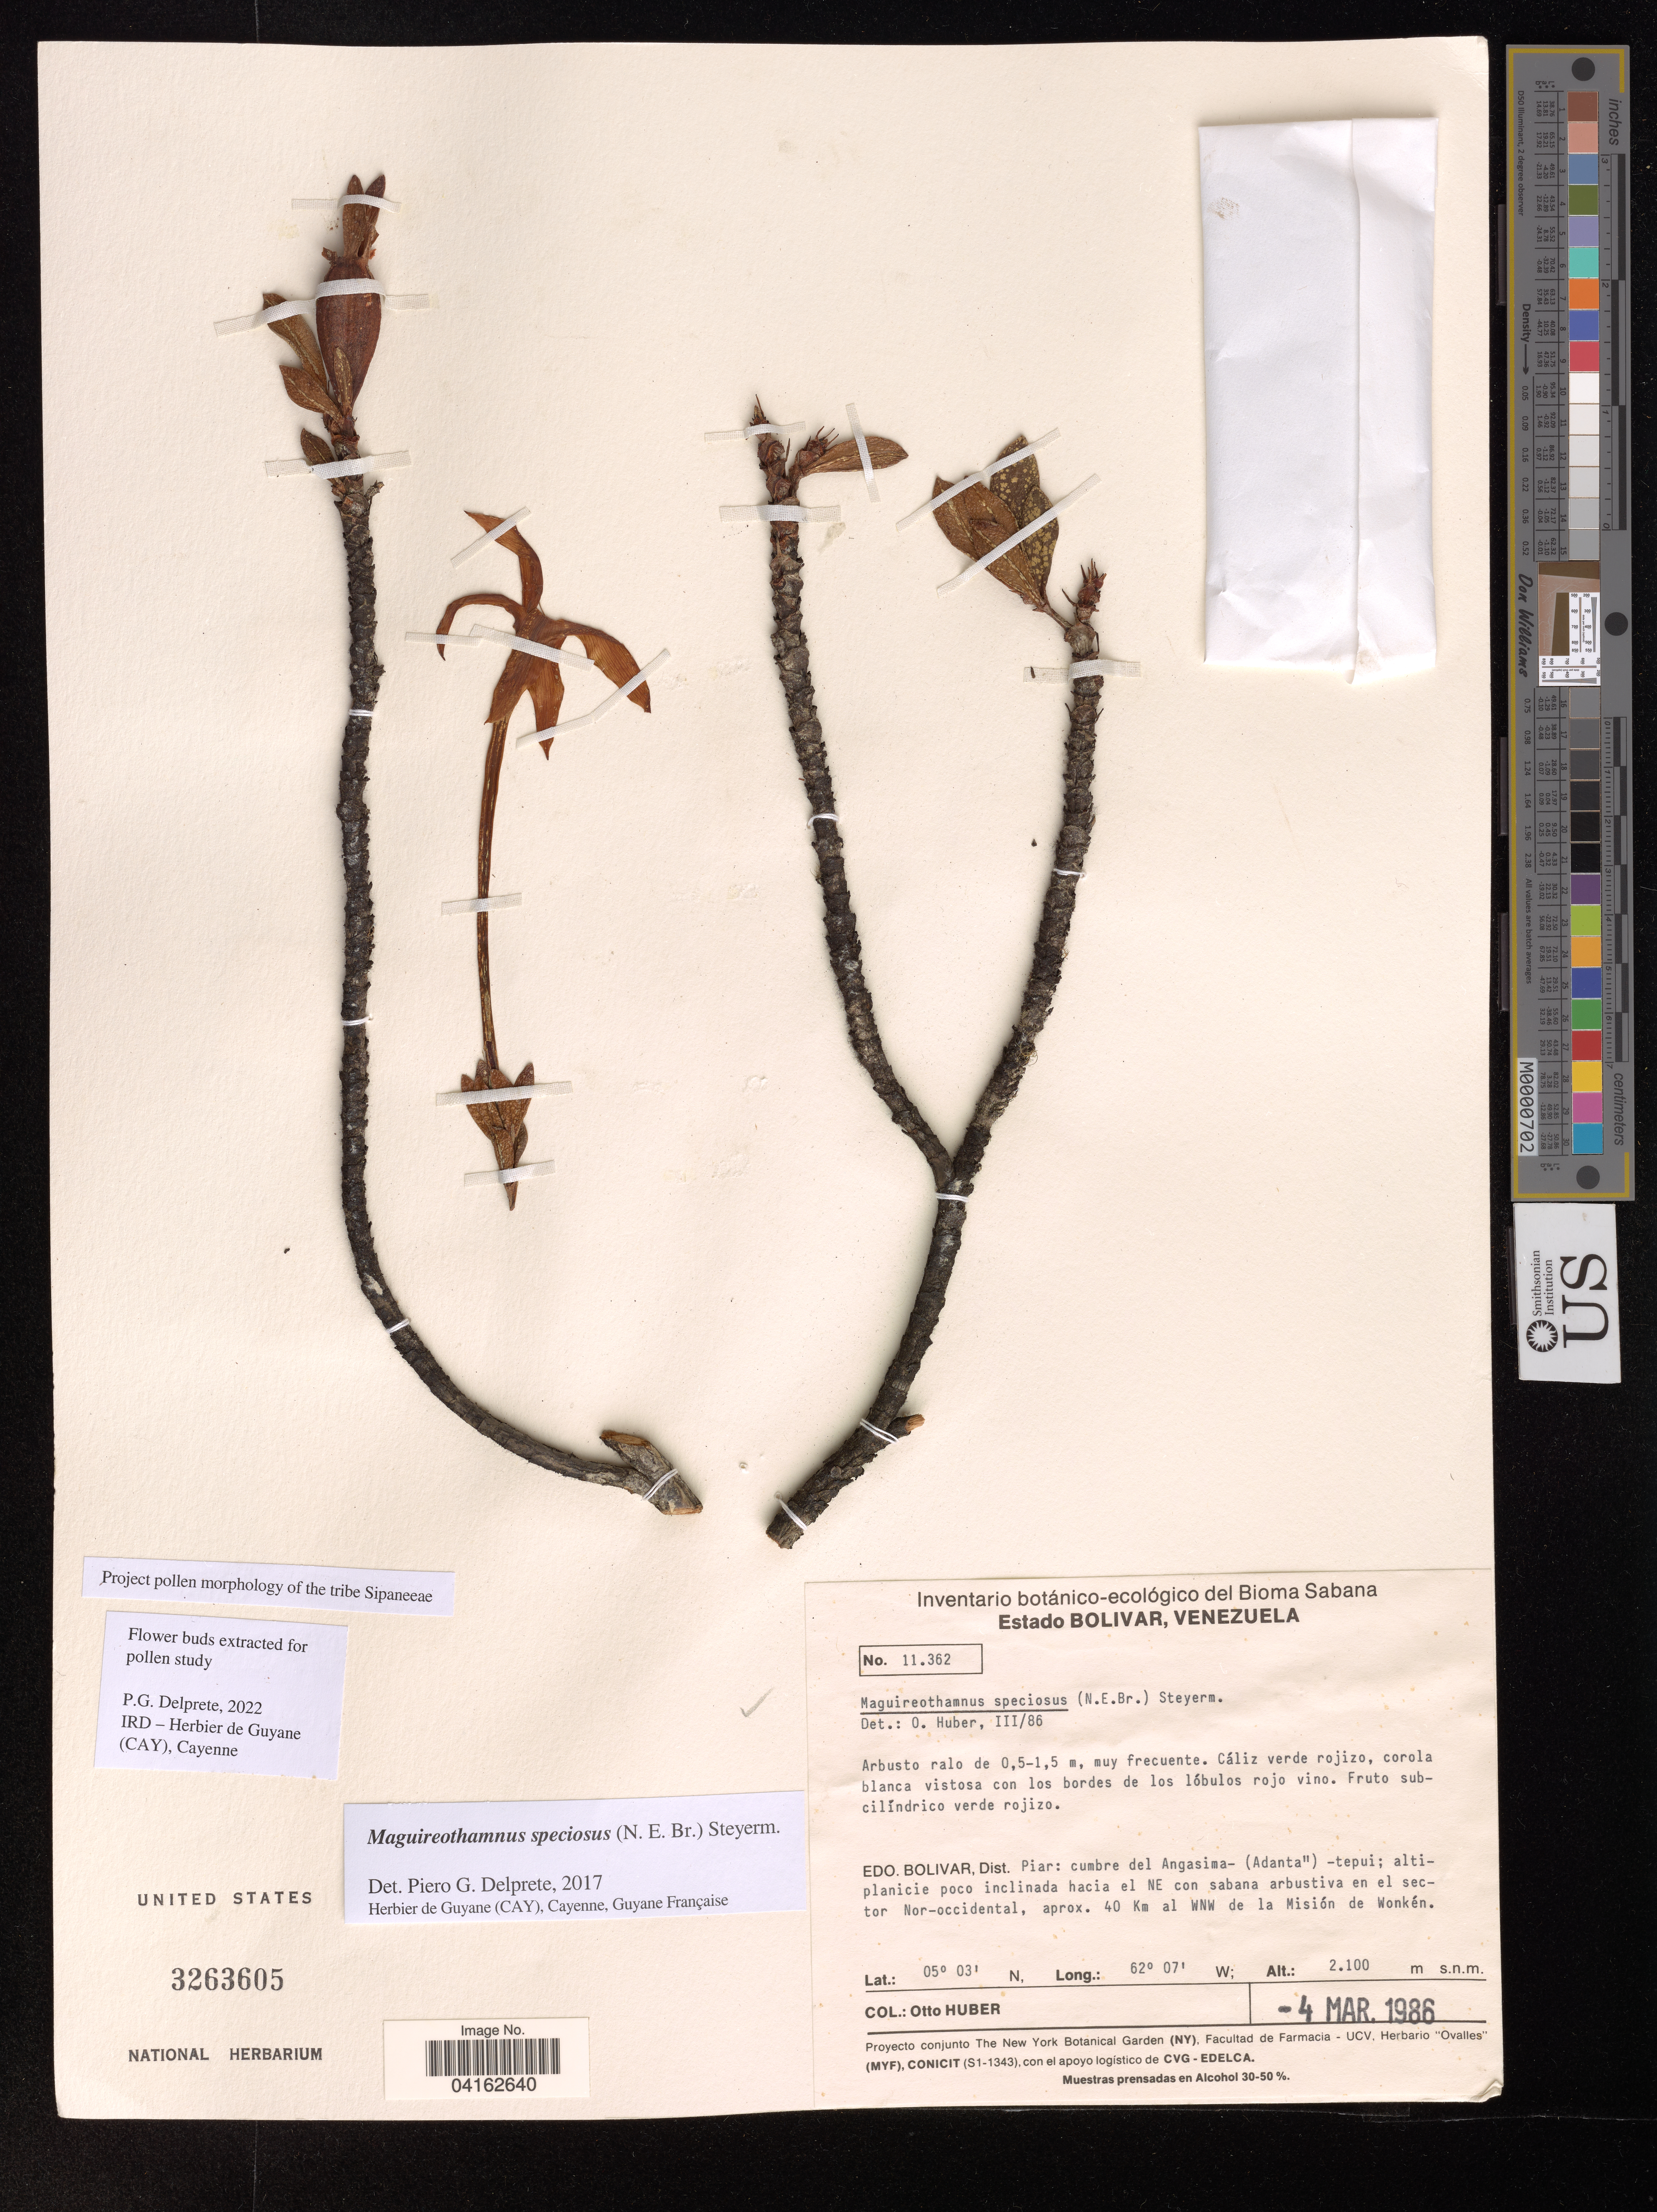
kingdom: Plantae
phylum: Tracheophyta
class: Magnoliopsida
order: Gentianales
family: Rubiaceae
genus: Maguireothamnus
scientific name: Maguireothamnus speciosus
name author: (N.E. Br.) Steyerm.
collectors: O. Huber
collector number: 11.362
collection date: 1986-03-04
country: Venezuela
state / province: Bolivar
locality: Piar: cumbre del Angasima- (Adanta") -tepui; altiplanicie poco inclinada hacia el NE con sabana arbustiva en el sector Nor-occidental, aprox. 40 Km al WNW de la Misión de Wonkén.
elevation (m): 2.1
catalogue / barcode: US 3263605